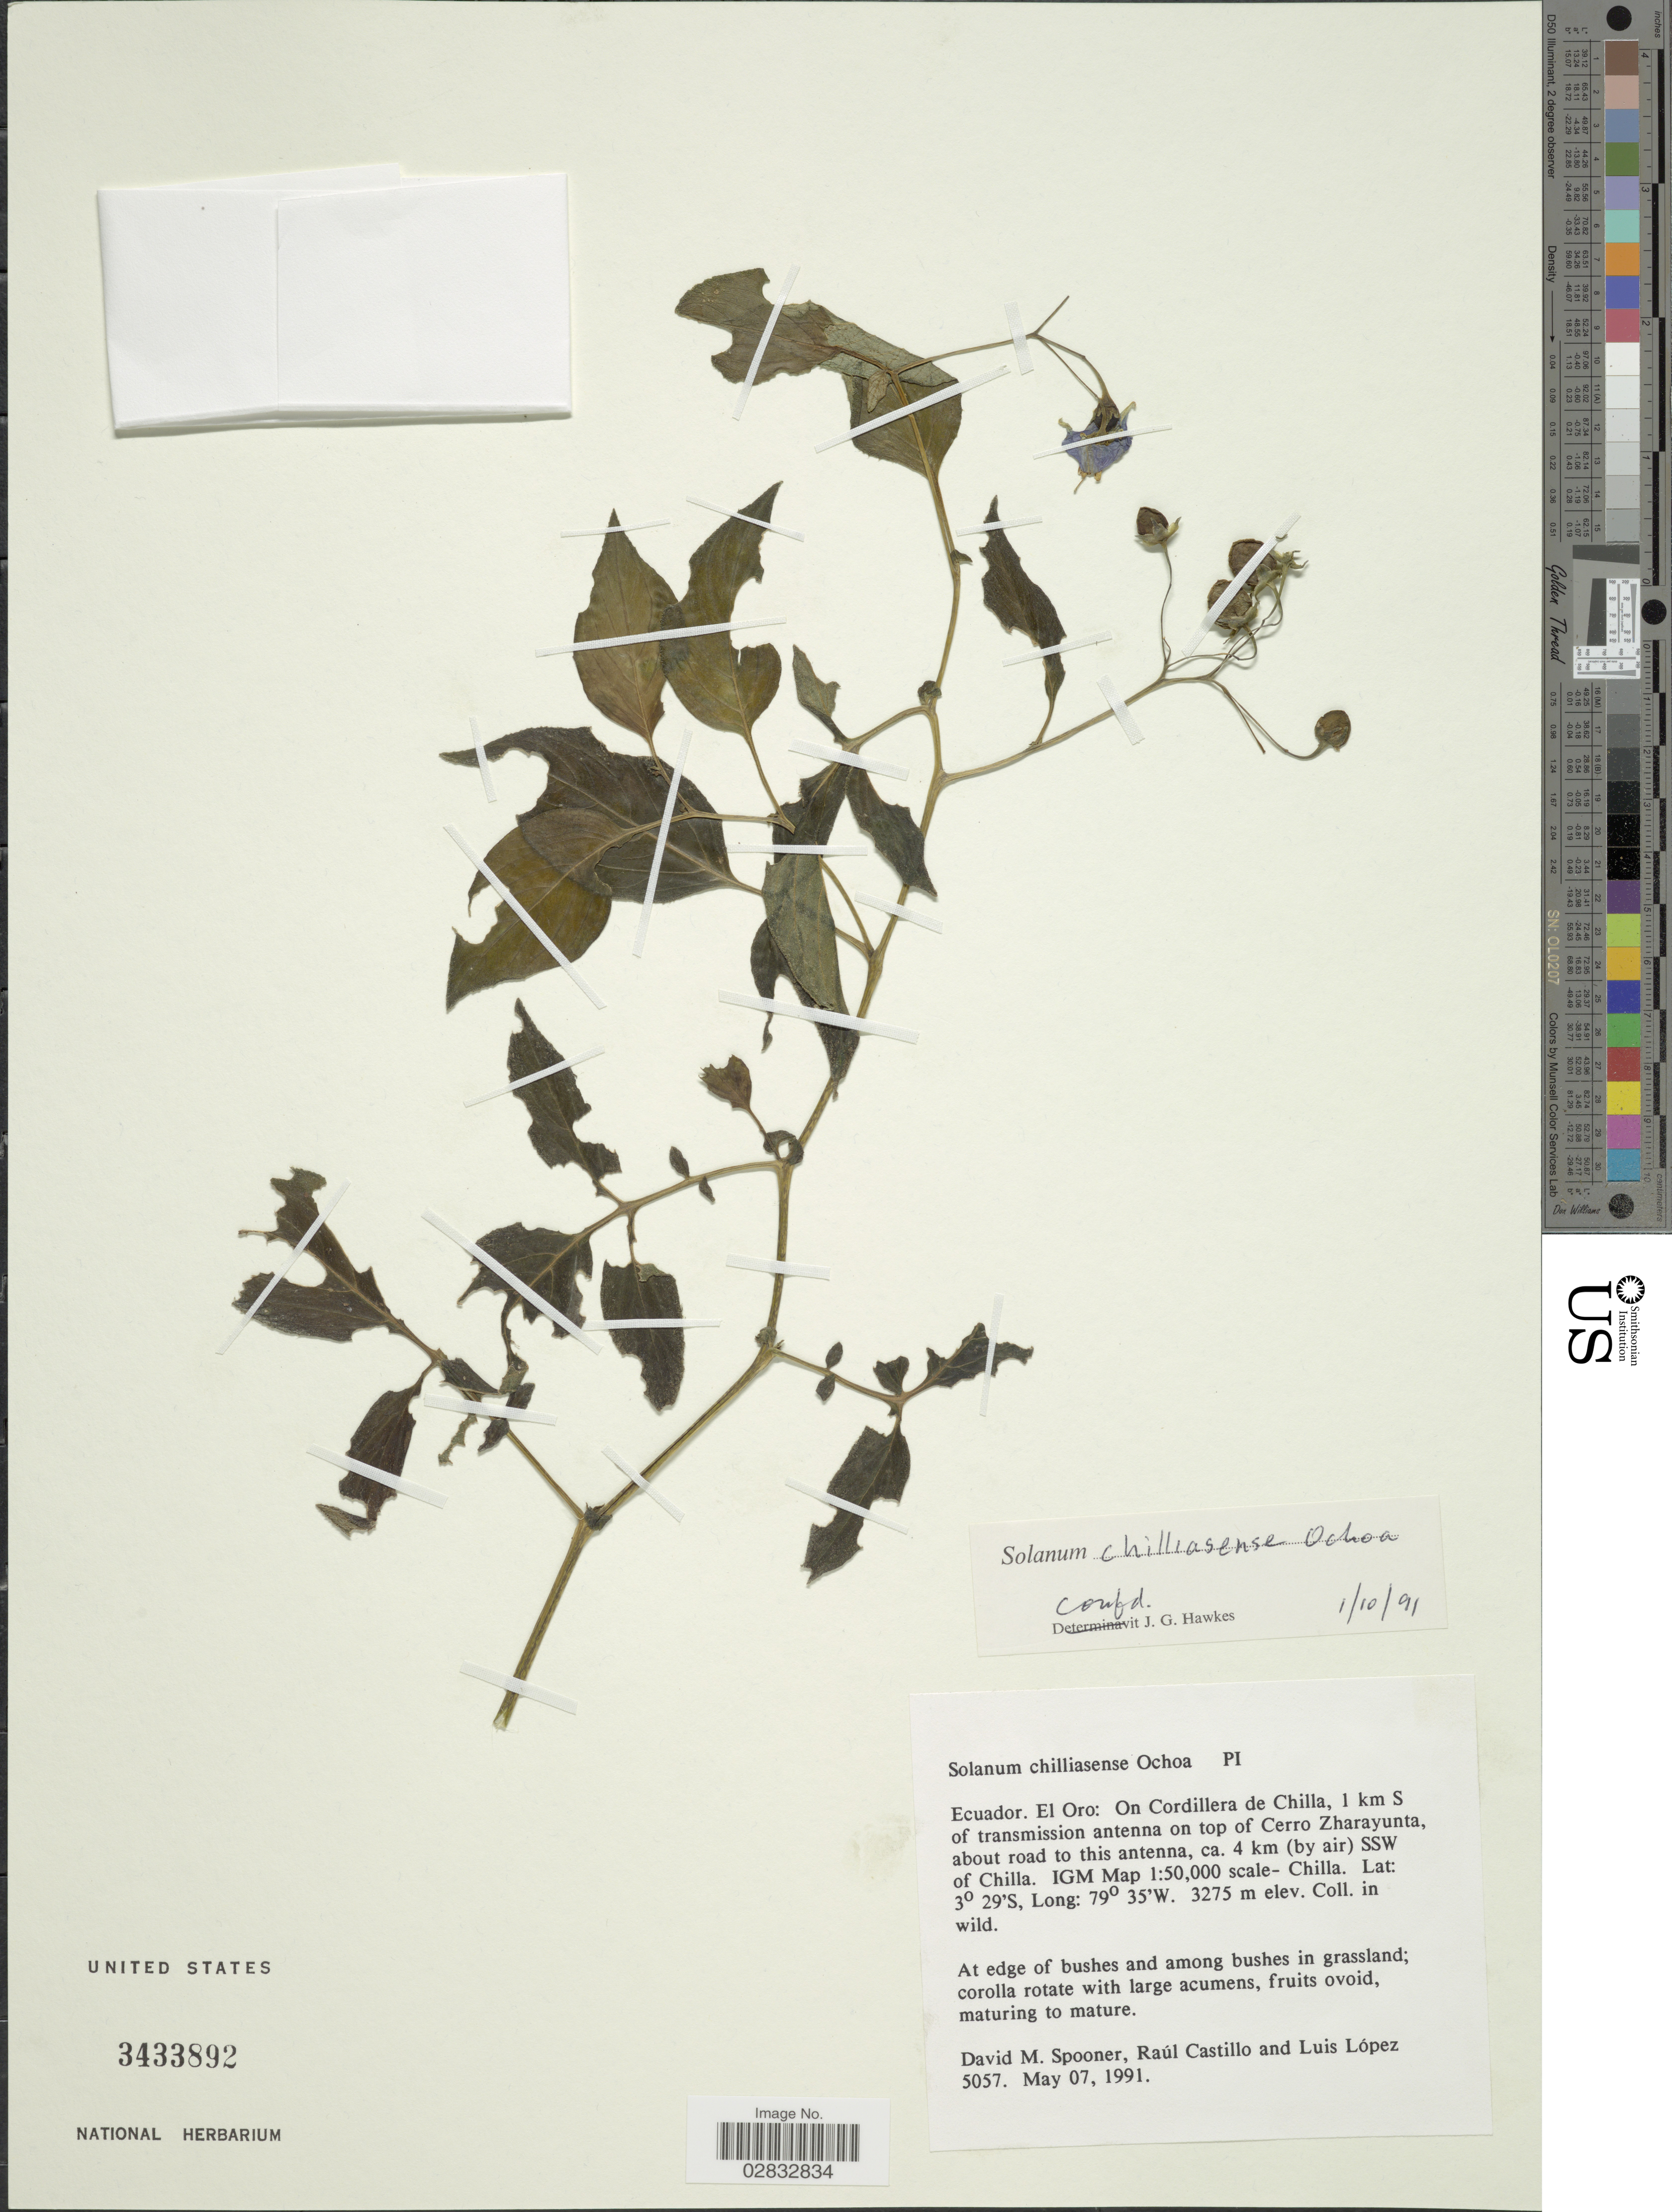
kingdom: Plantae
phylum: Tracheophyta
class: Magnoliopsida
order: Solanales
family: Solanaceae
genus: Solanum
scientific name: Solanum chilliasense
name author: Ochoa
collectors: D. Spooner, R. Castillo & L. Lopez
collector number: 5057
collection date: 1991-05-07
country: Ecuador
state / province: El Oro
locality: On Cordillera de Chilla, 1 km S of transmission antenna on top of Cerro Zharayunta, about road to this antenna, ca. 4 km (by air) SSW of Chilla. IGM Map: 1:50,000 scale-Chilla.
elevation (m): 3275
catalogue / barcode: US 3433892